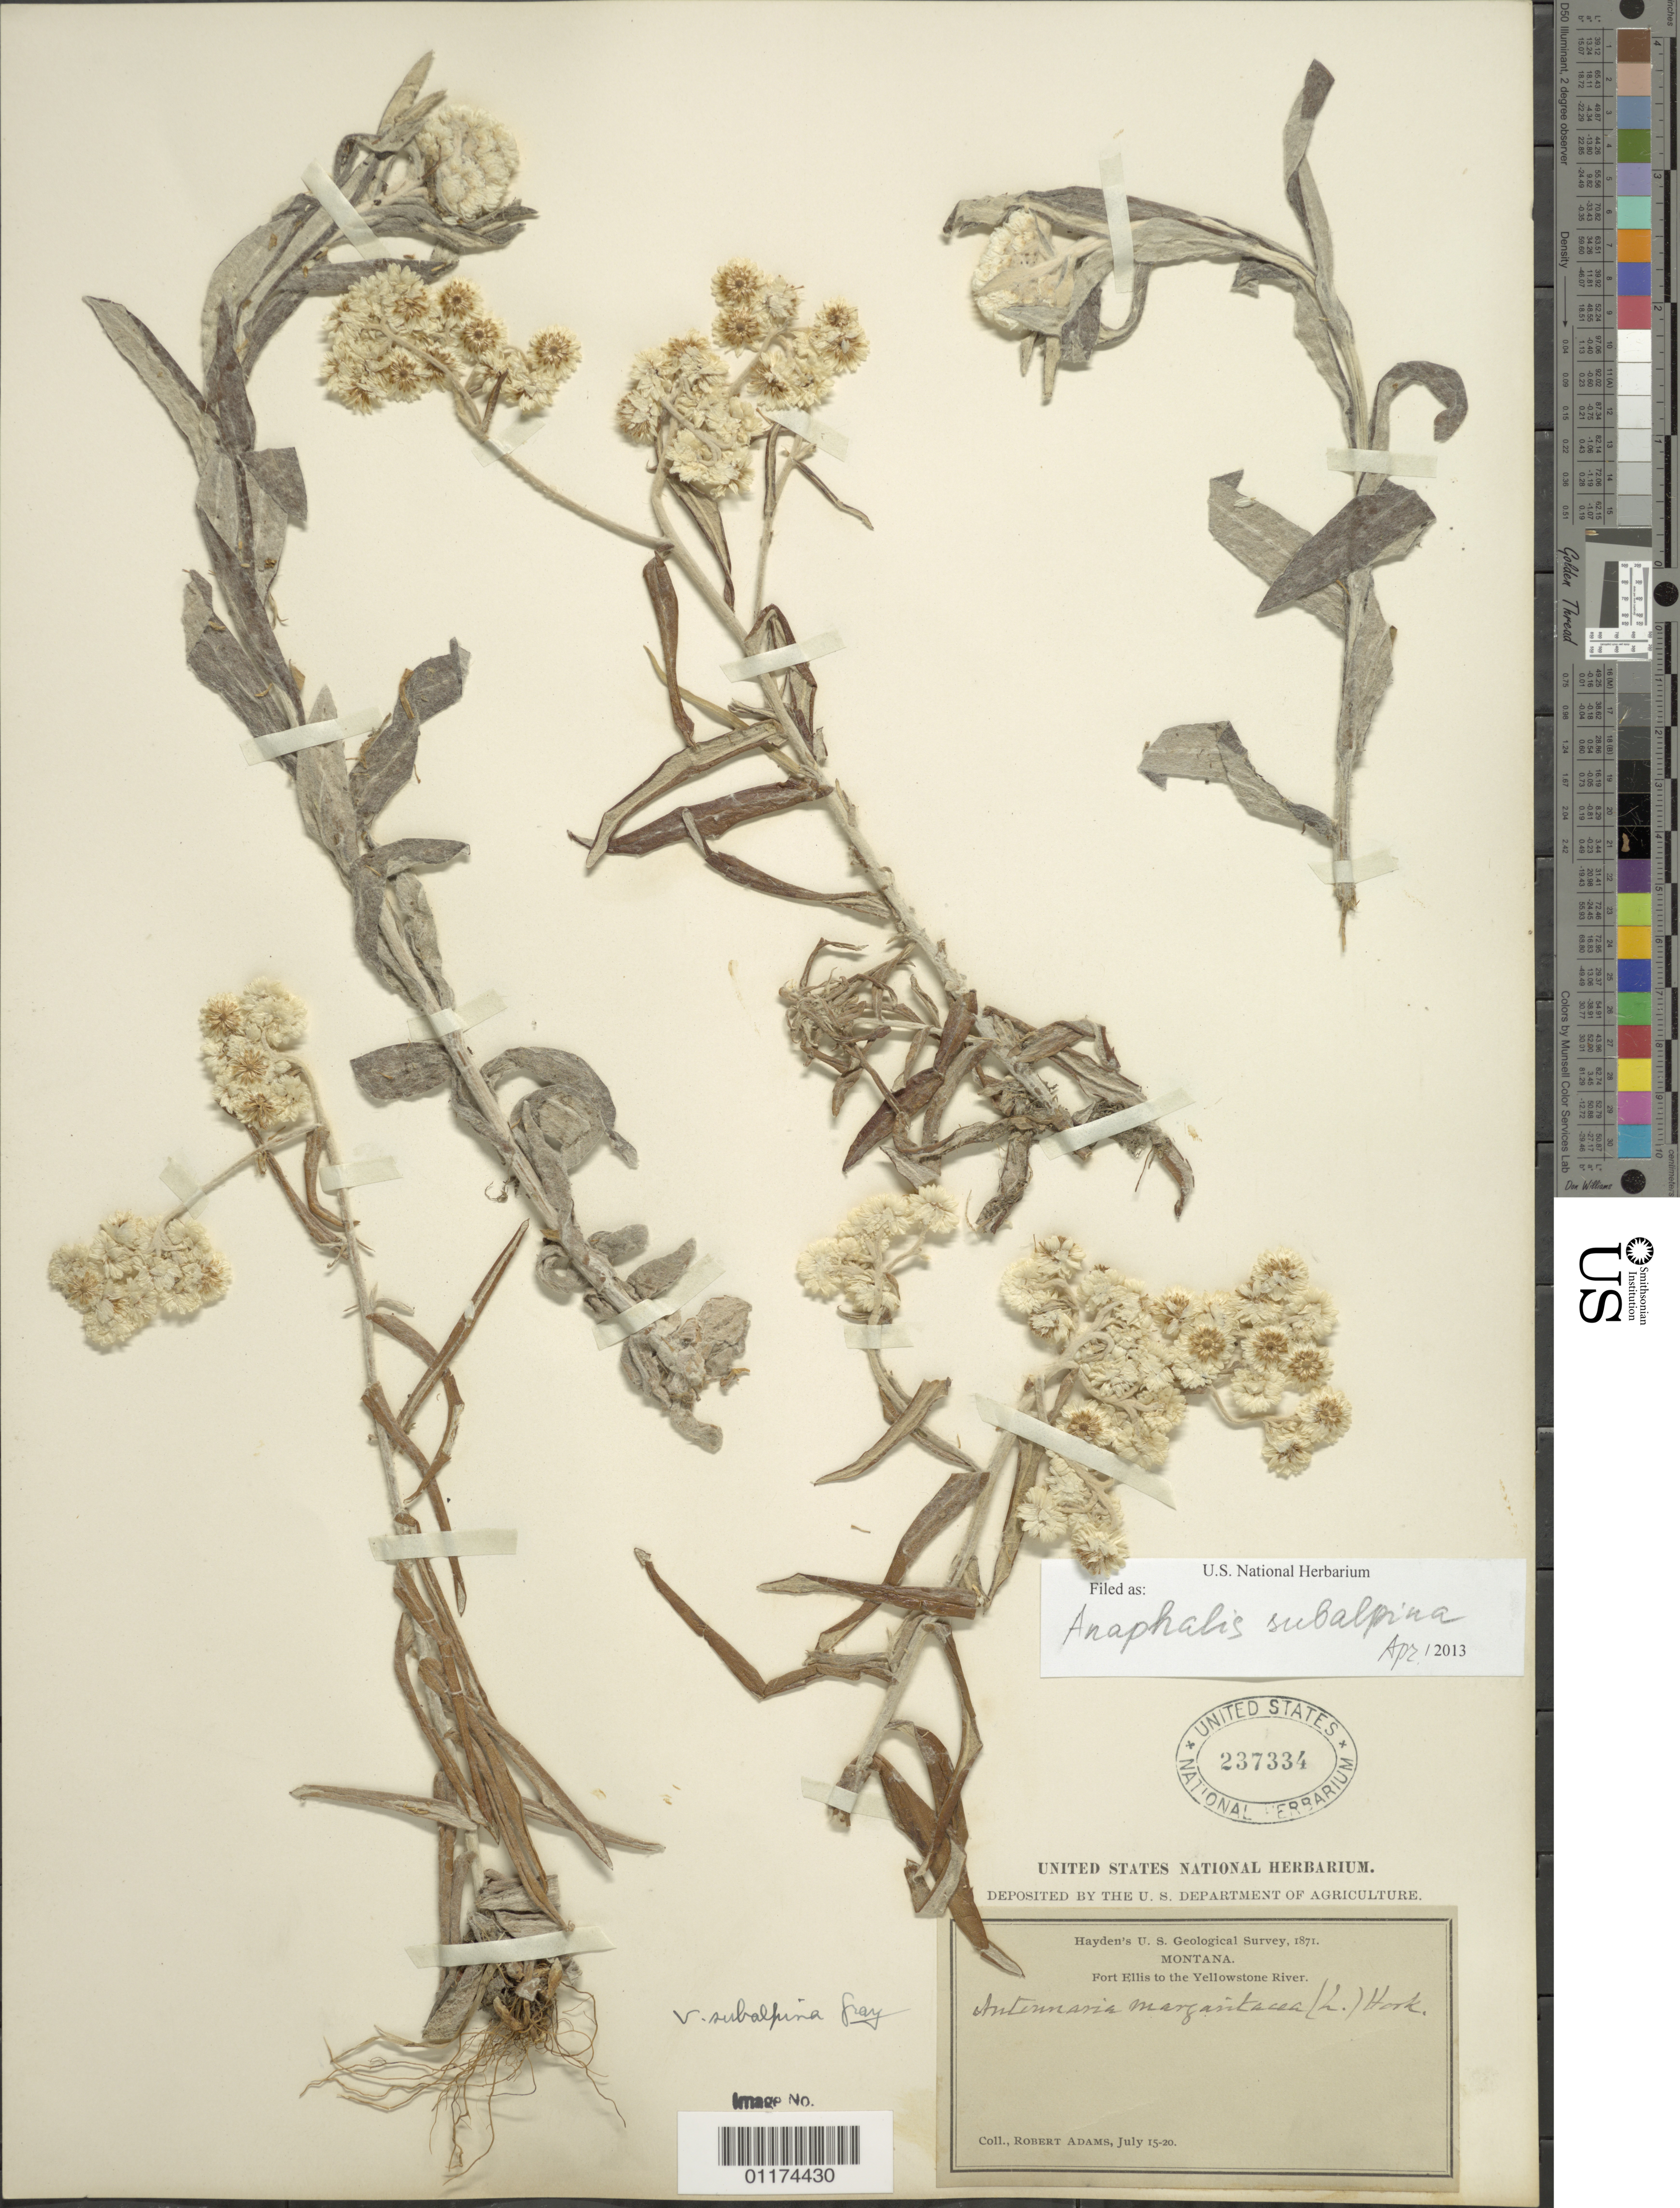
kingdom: Plantae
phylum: Tracheophyta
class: Magnoliopsida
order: Asterales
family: Asteraceae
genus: Anaphalis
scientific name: Anaphalis subalpina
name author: (A. Gray) Rydb.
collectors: R. Adams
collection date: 1871-07-15/1871-07-20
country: United States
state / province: Montana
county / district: Gallatin / Park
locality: Fort Ellis to the Yellowstone River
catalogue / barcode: US 237334